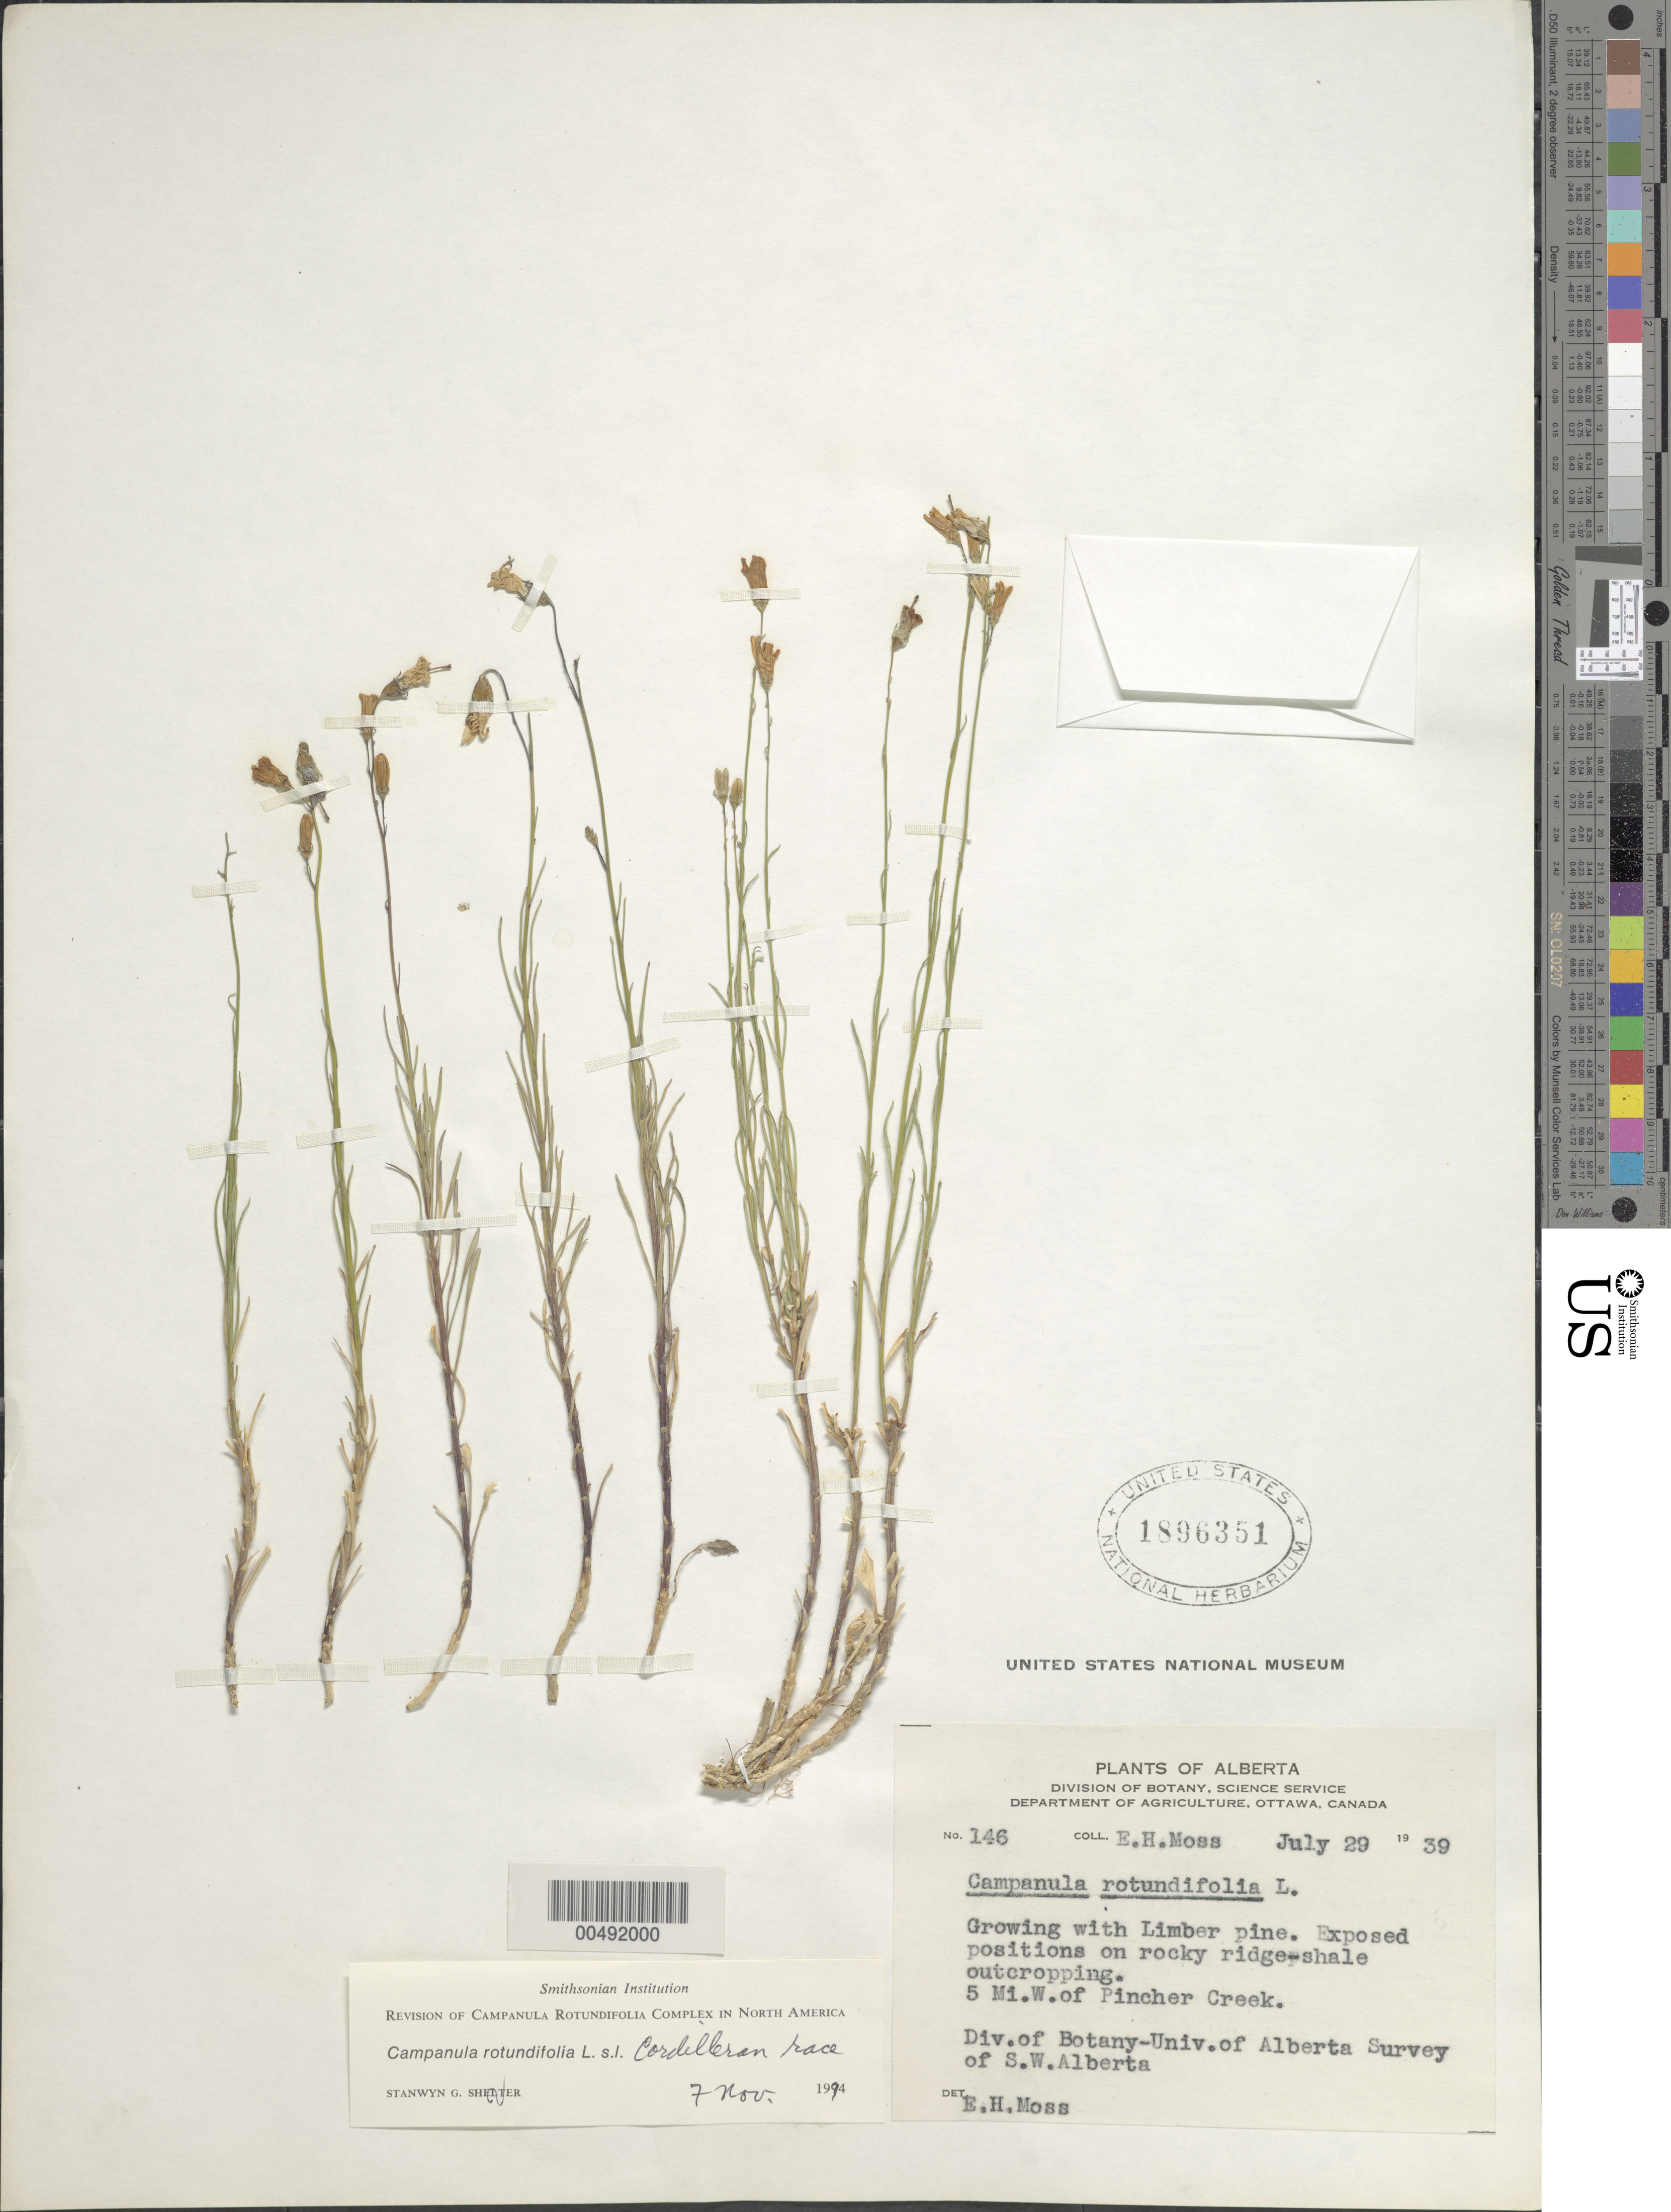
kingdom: Plantae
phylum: Tracheophyta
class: Magnoliopsida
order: Asterales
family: Campanulaceae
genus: Campanula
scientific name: Campanula rotundifolia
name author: L.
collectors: E. Moss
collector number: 146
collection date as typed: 29 Jul 1939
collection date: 1939-07-29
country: Canada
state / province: Alberta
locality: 5 mi. W of Pincher Creek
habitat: growing with Limber pine; exposed positions on rocky ridge-shale outcropping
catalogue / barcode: US 1896351